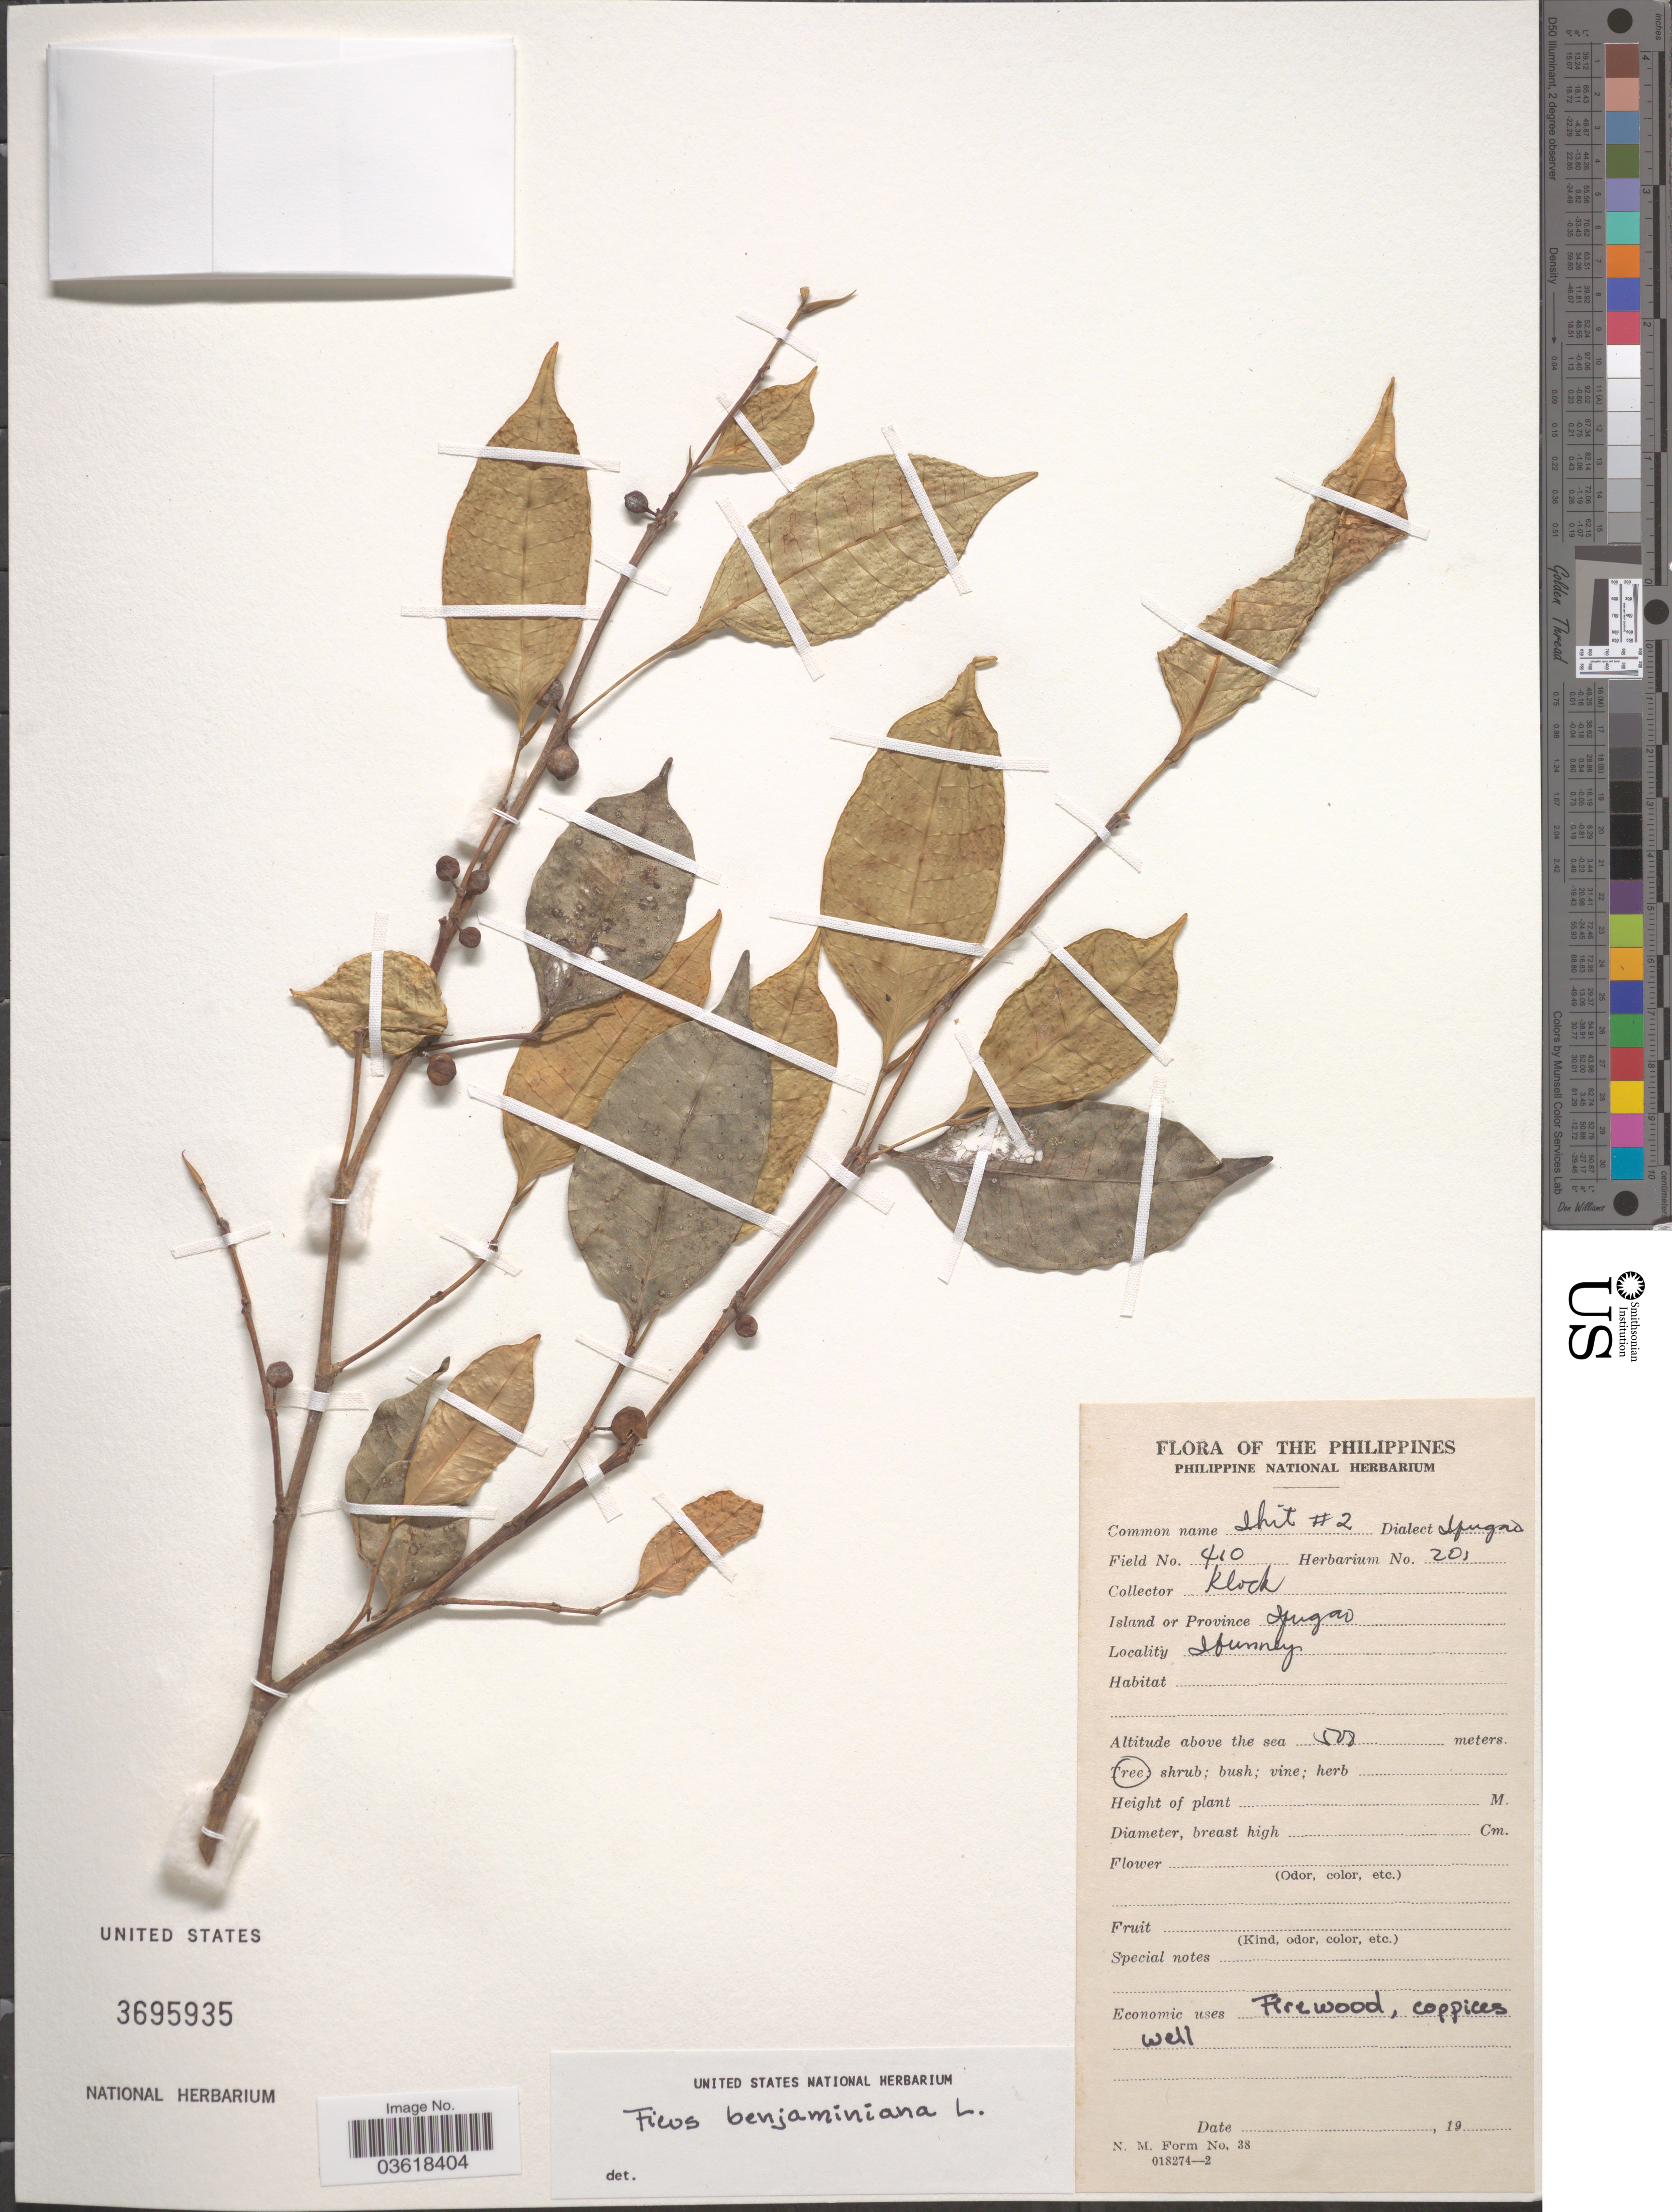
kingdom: Plantae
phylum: Tracheophyta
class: Magnoliopsida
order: Rosales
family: Moraceae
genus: Ficus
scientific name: Ficus benjamina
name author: L.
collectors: Klock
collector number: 410/201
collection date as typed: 19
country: Philippines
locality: Island or Province Ifugao, Ibunney.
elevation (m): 508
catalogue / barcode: US 3695935